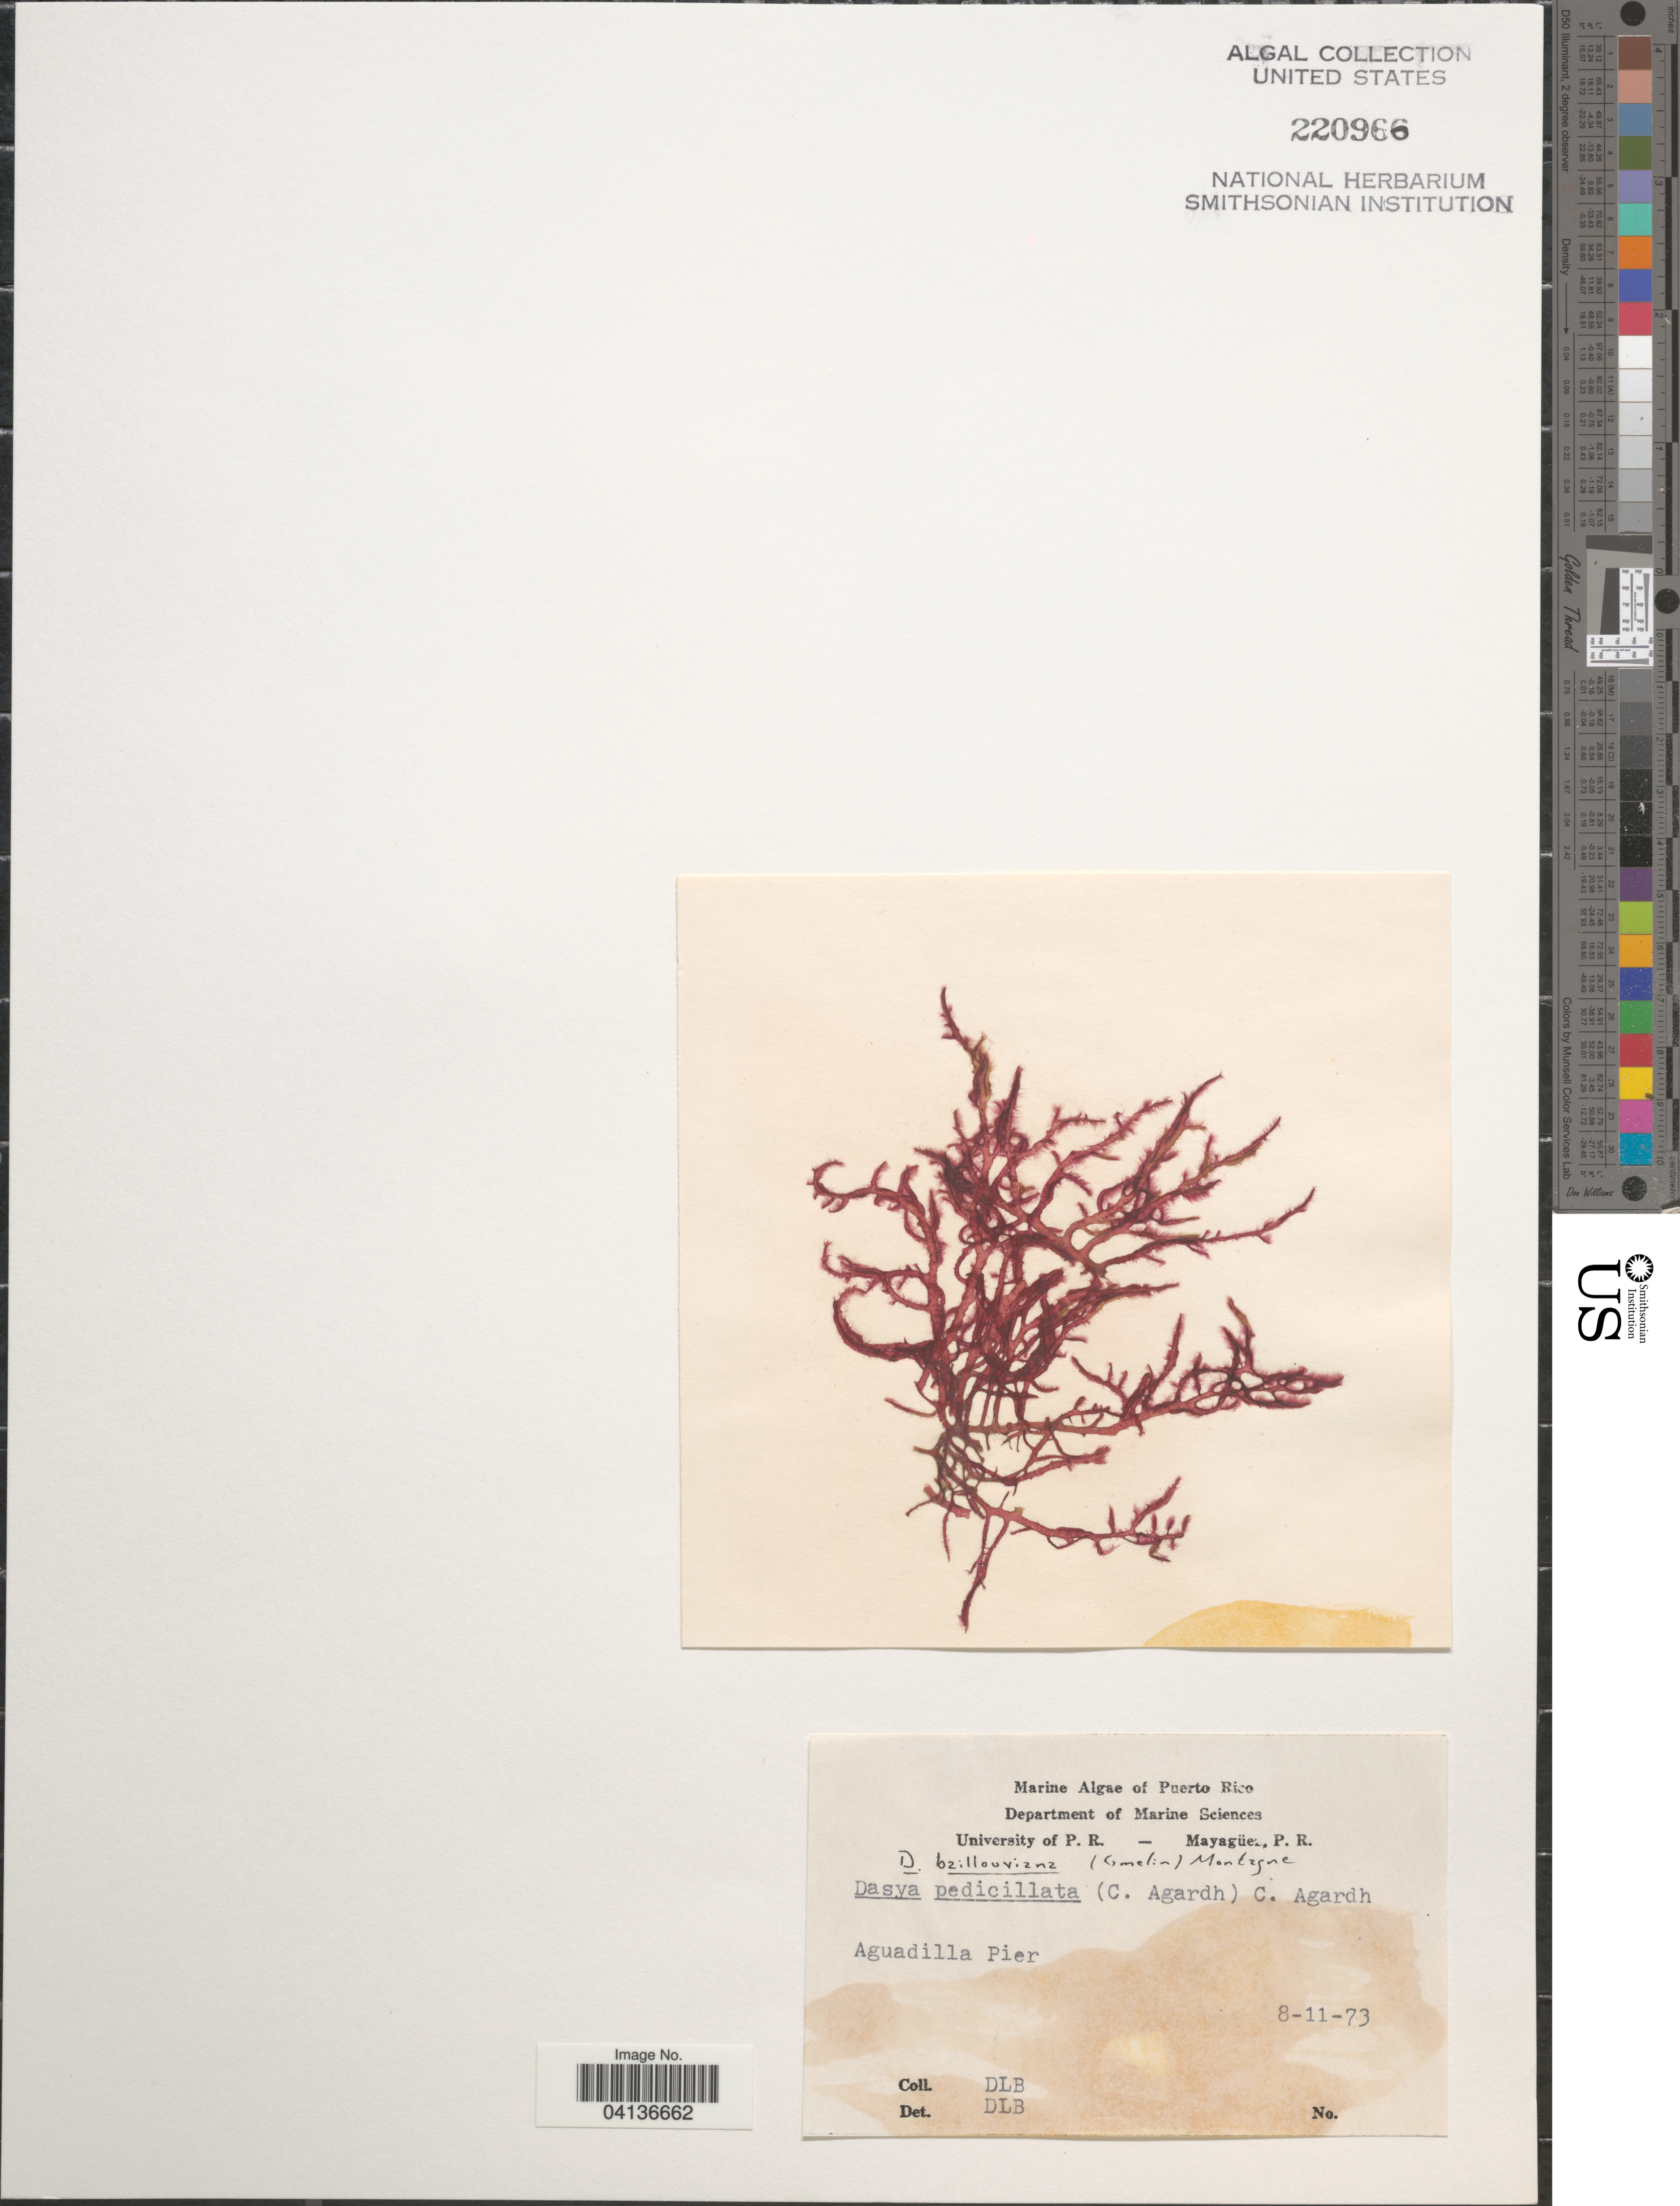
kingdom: Plantae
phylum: Rhodophyta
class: Florideophyceae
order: Ceramiales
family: Dasyaceae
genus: Dasya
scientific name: Dasya pedicellata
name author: (C. Agardh) C. Agardh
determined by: Algae name updating Project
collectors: D. L. B.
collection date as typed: Transcribed d/m/y: 11/8/73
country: Puerto Rico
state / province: Aguadilla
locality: Aguadilla Pier.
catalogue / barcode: US 220966